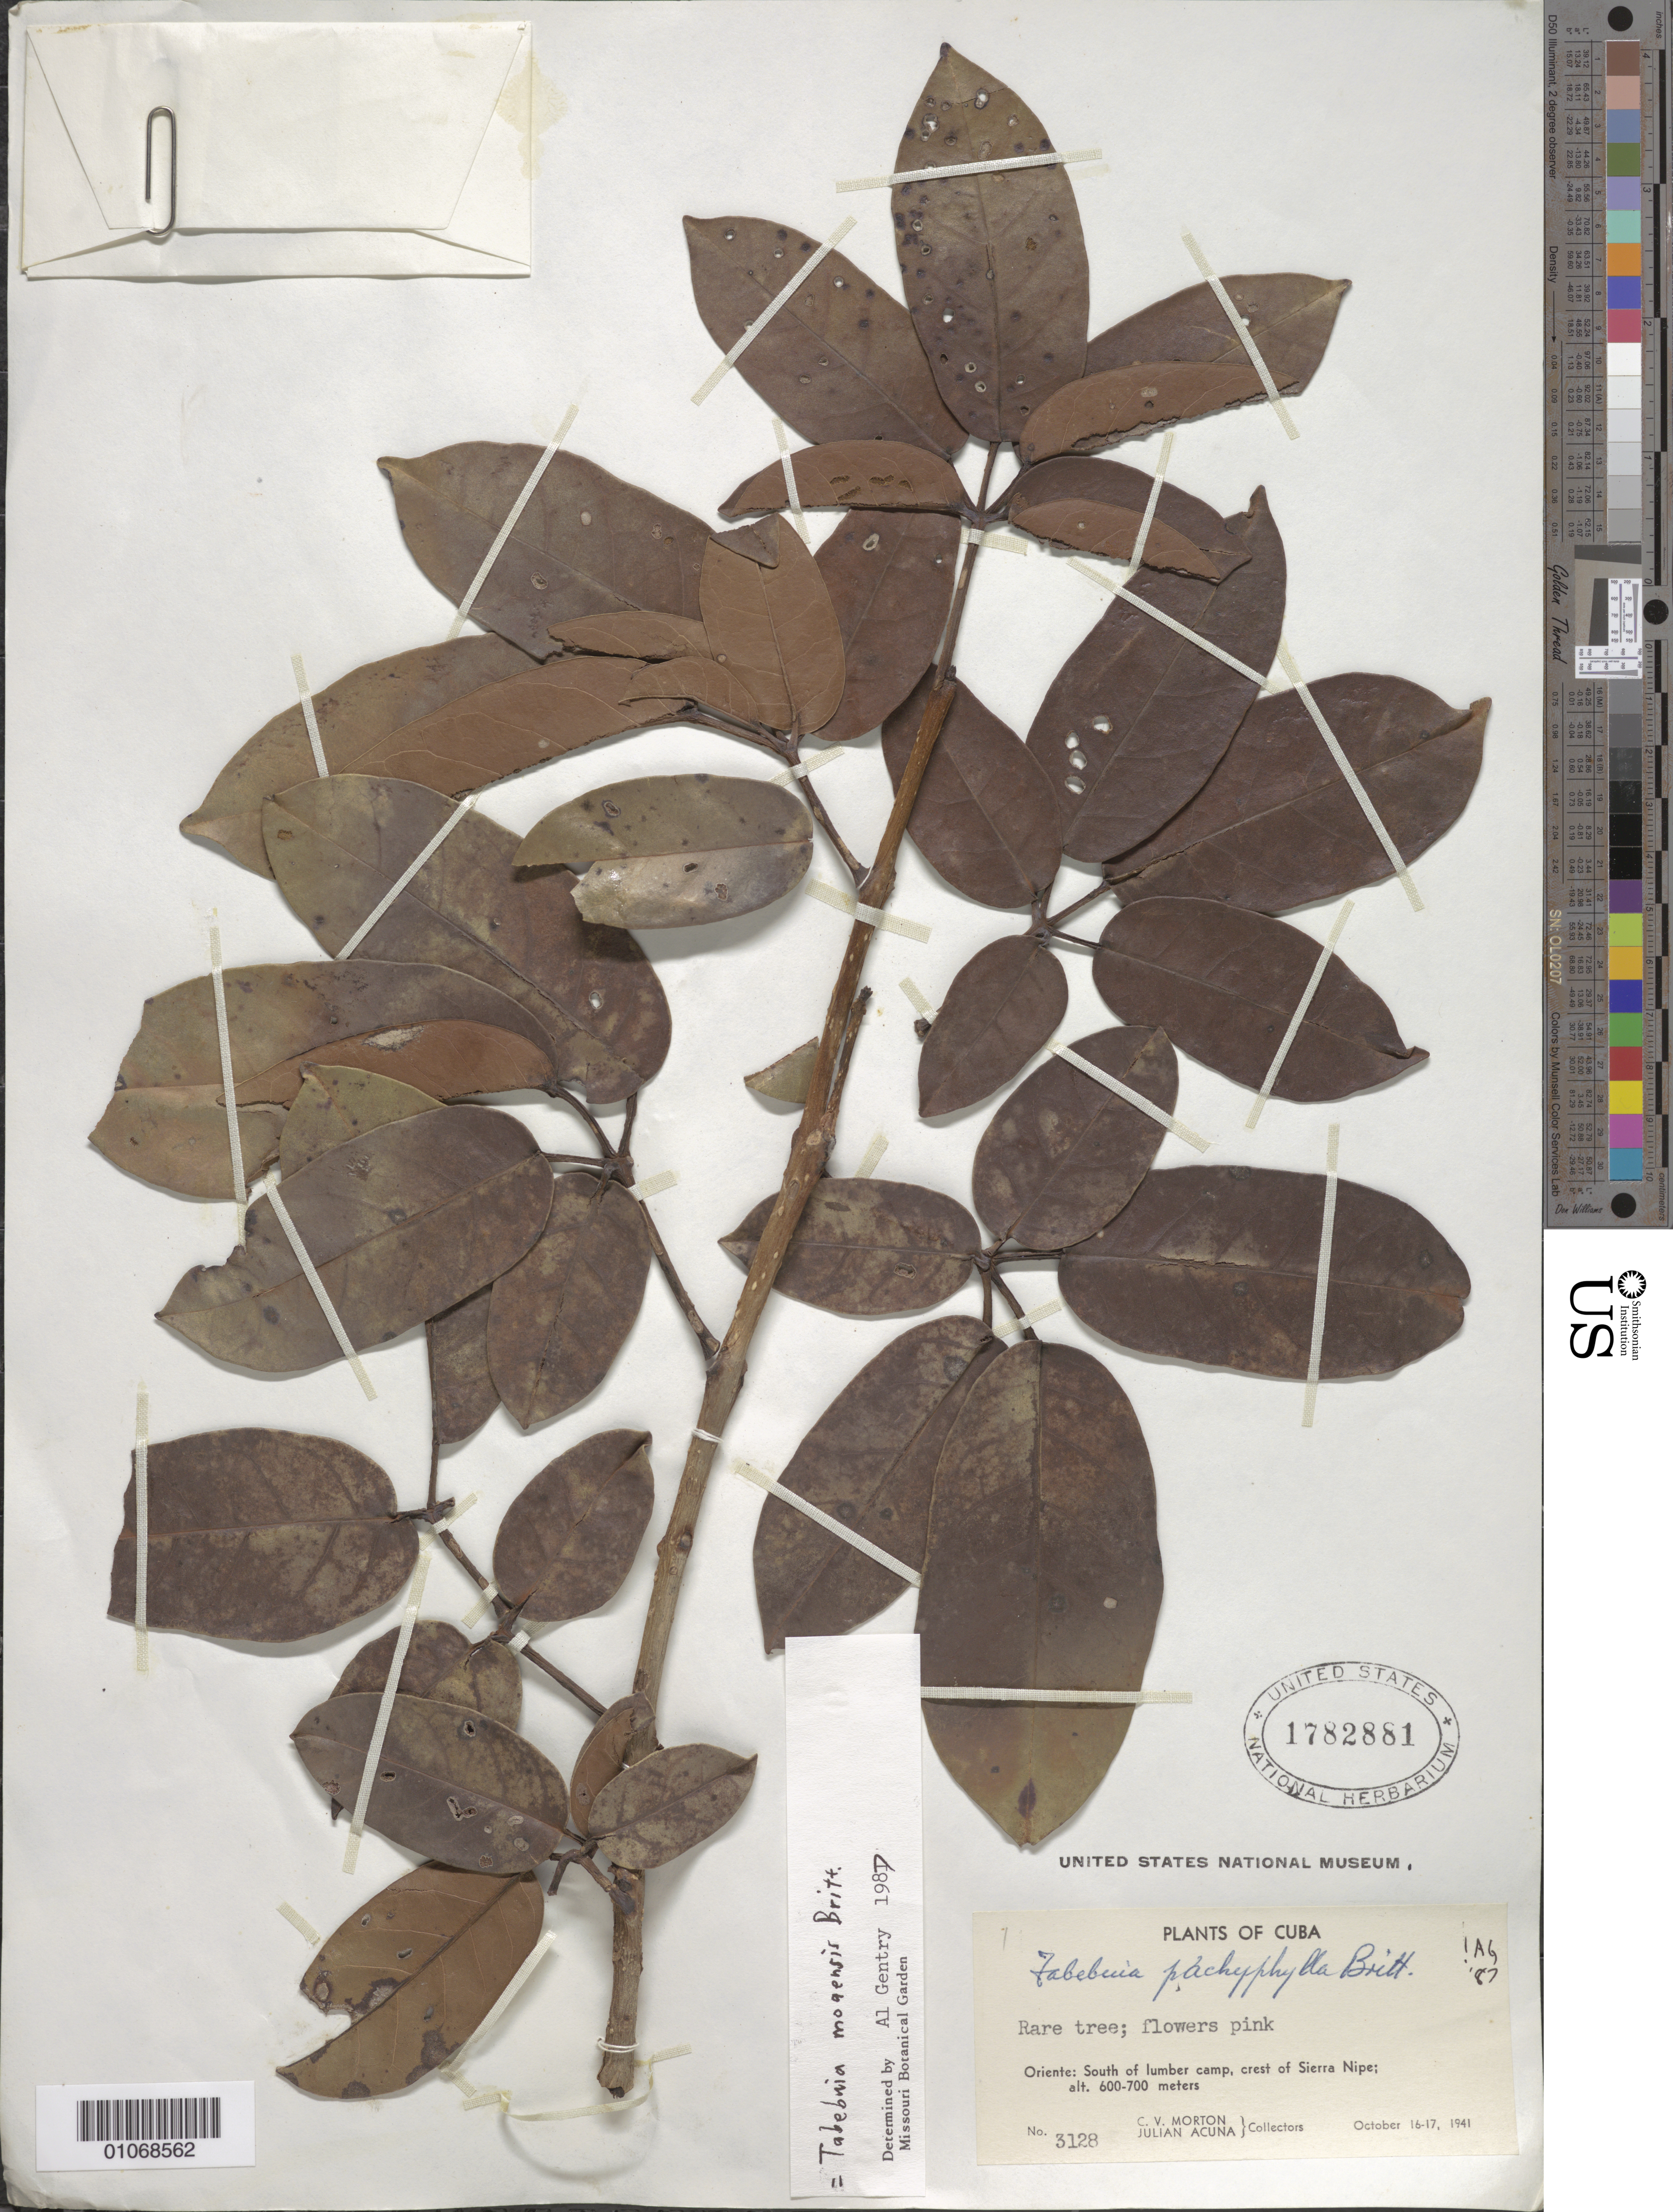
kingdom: Plantae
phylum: Tracheophyta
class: Magnoliopsida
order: Lamiales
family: Bignoniaceae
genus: Tabebuia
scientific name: Tabebuia moaensis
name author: Britton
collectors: C. V. Morton & J. Acuña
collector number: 3128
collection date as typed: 16 Oct 1941 to 17 Oct 1941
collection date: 1941-10-16/1941-10-17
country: Cuba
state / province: Holguín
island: Cuba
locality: South of lumber camp, crest of Sierra Nipe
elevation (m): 600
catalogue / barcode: US 1782881